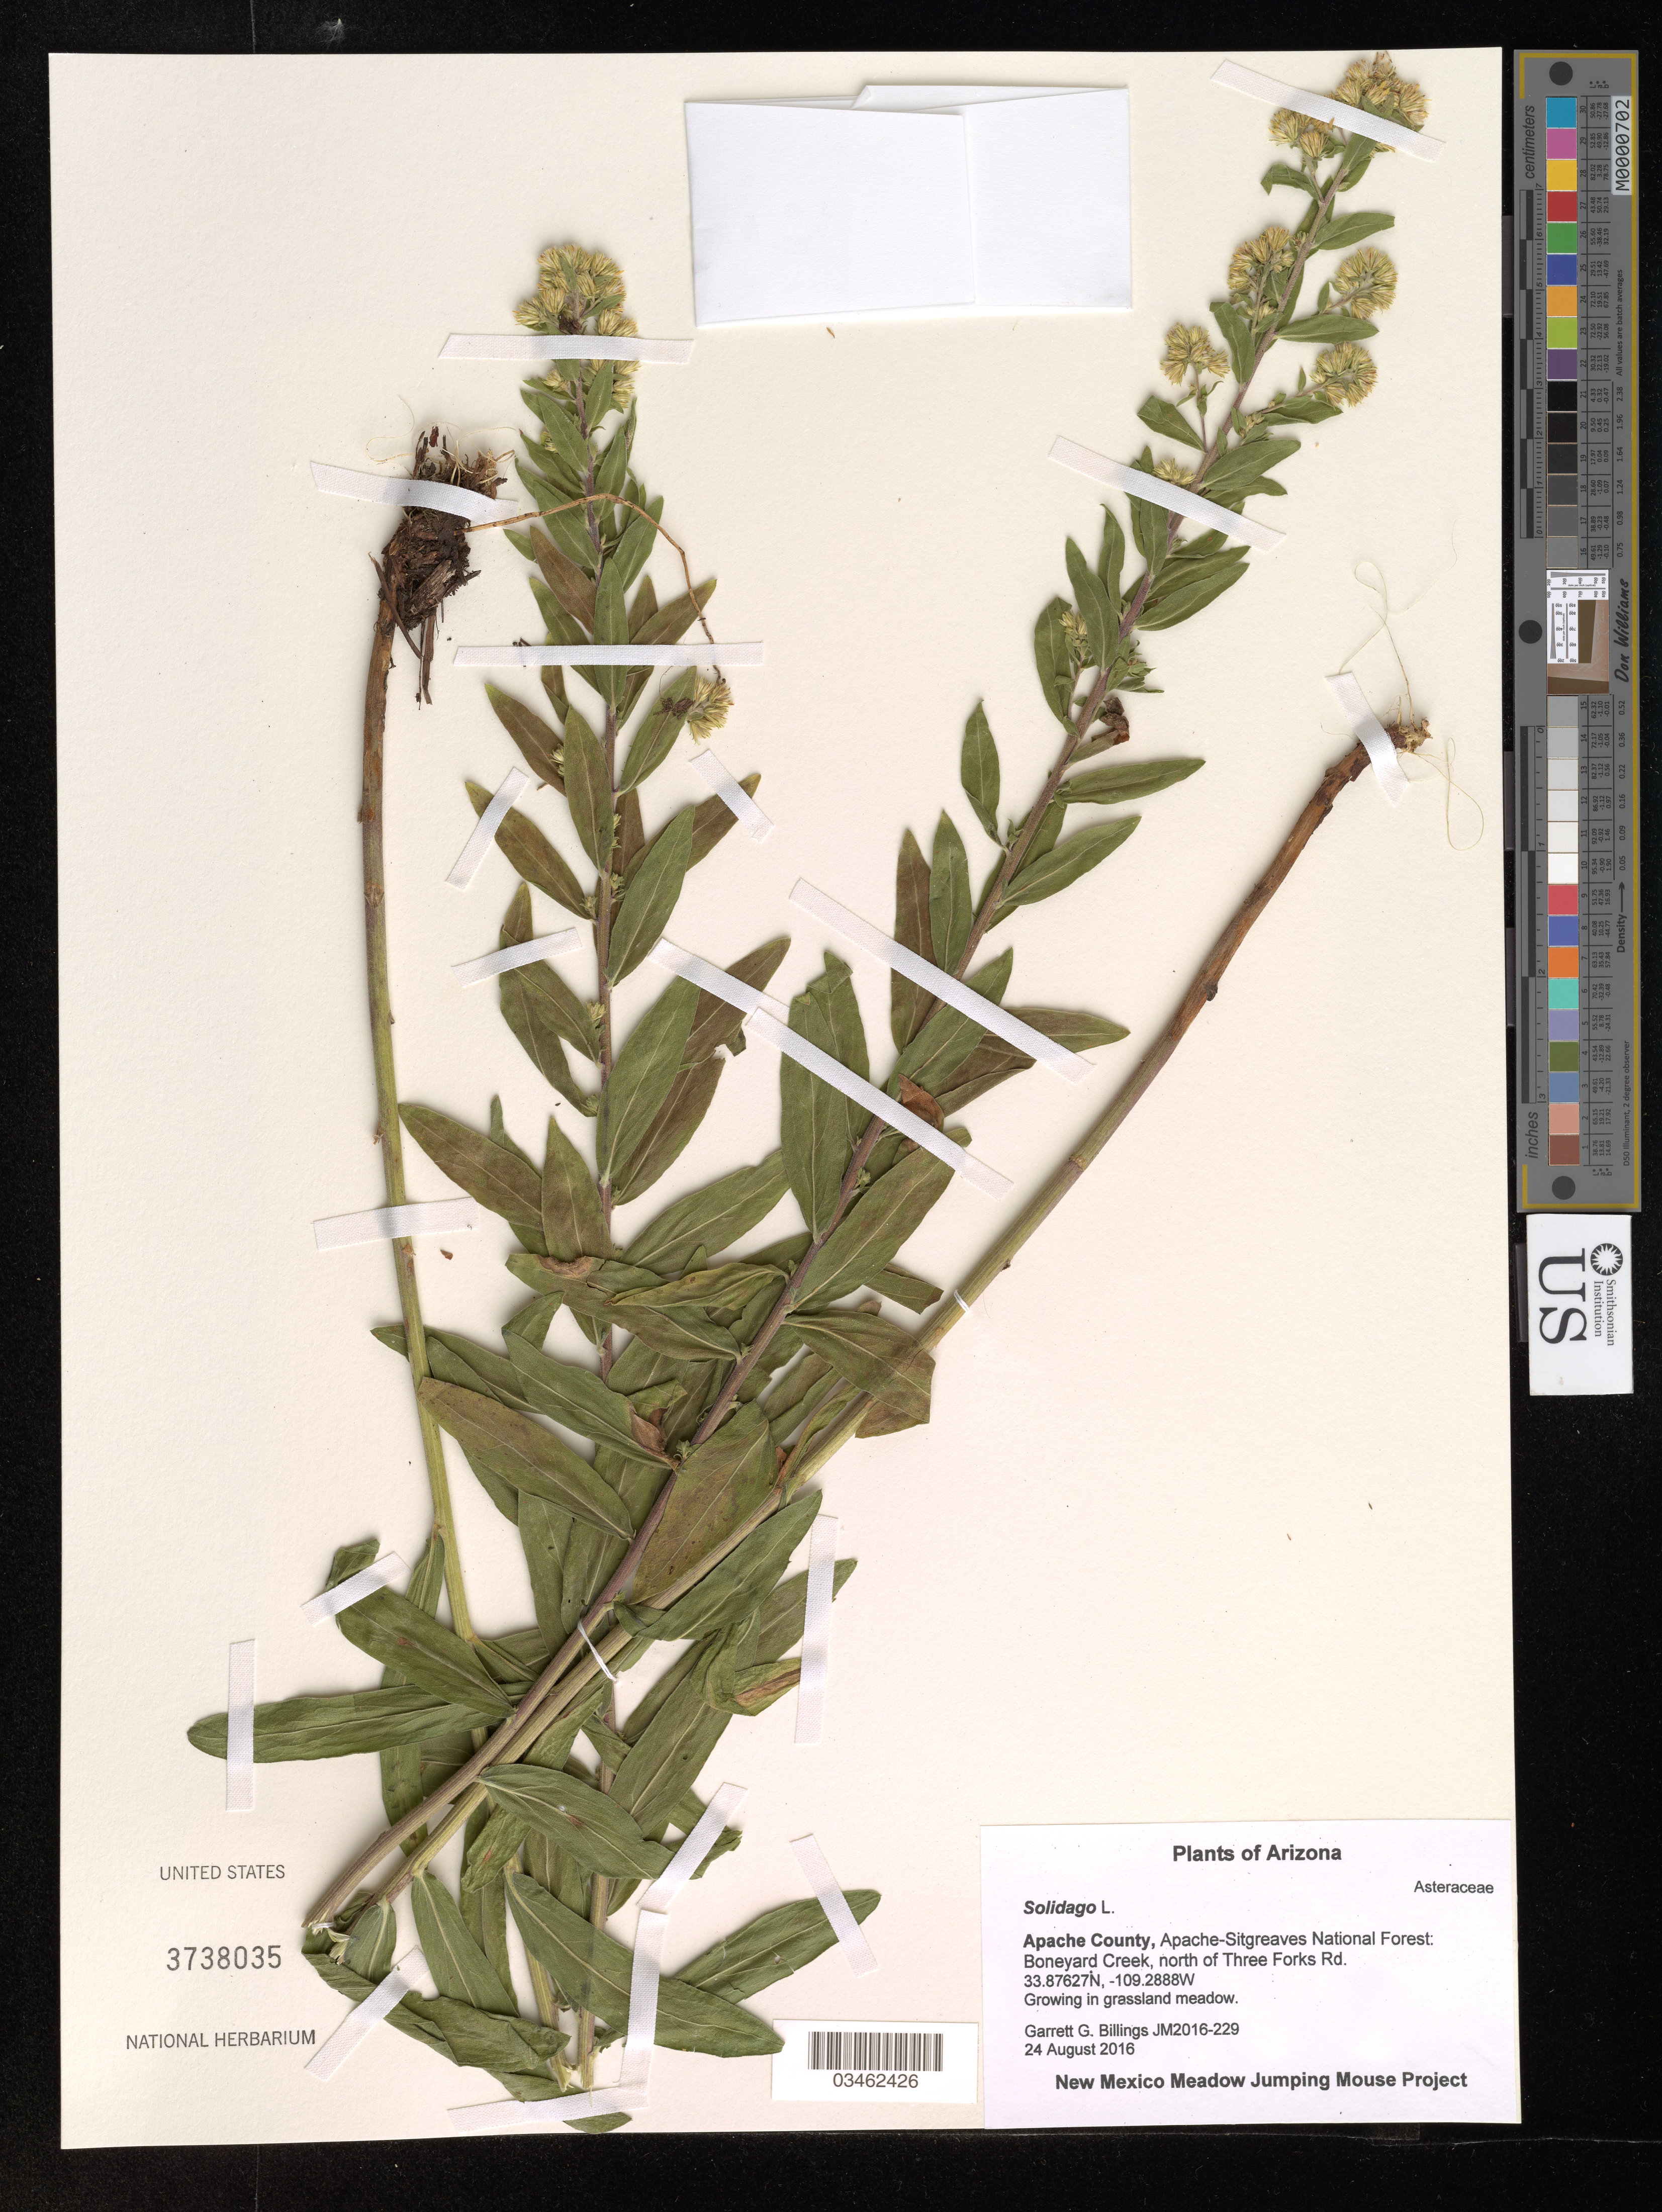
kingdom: Plantae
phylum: Tracheophyta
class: Magnoliopsida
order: Asterales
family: Asteraceae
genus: Solidago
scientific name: Solidago sp.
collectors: G. Billings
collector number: JM2016-229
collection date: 2016-08-24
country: United States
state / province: Arizona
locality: Apache County, Apache-Sitgreaves National Forest Boneyard Creek, north of Three Forks Rd.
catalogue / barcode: US 3738035